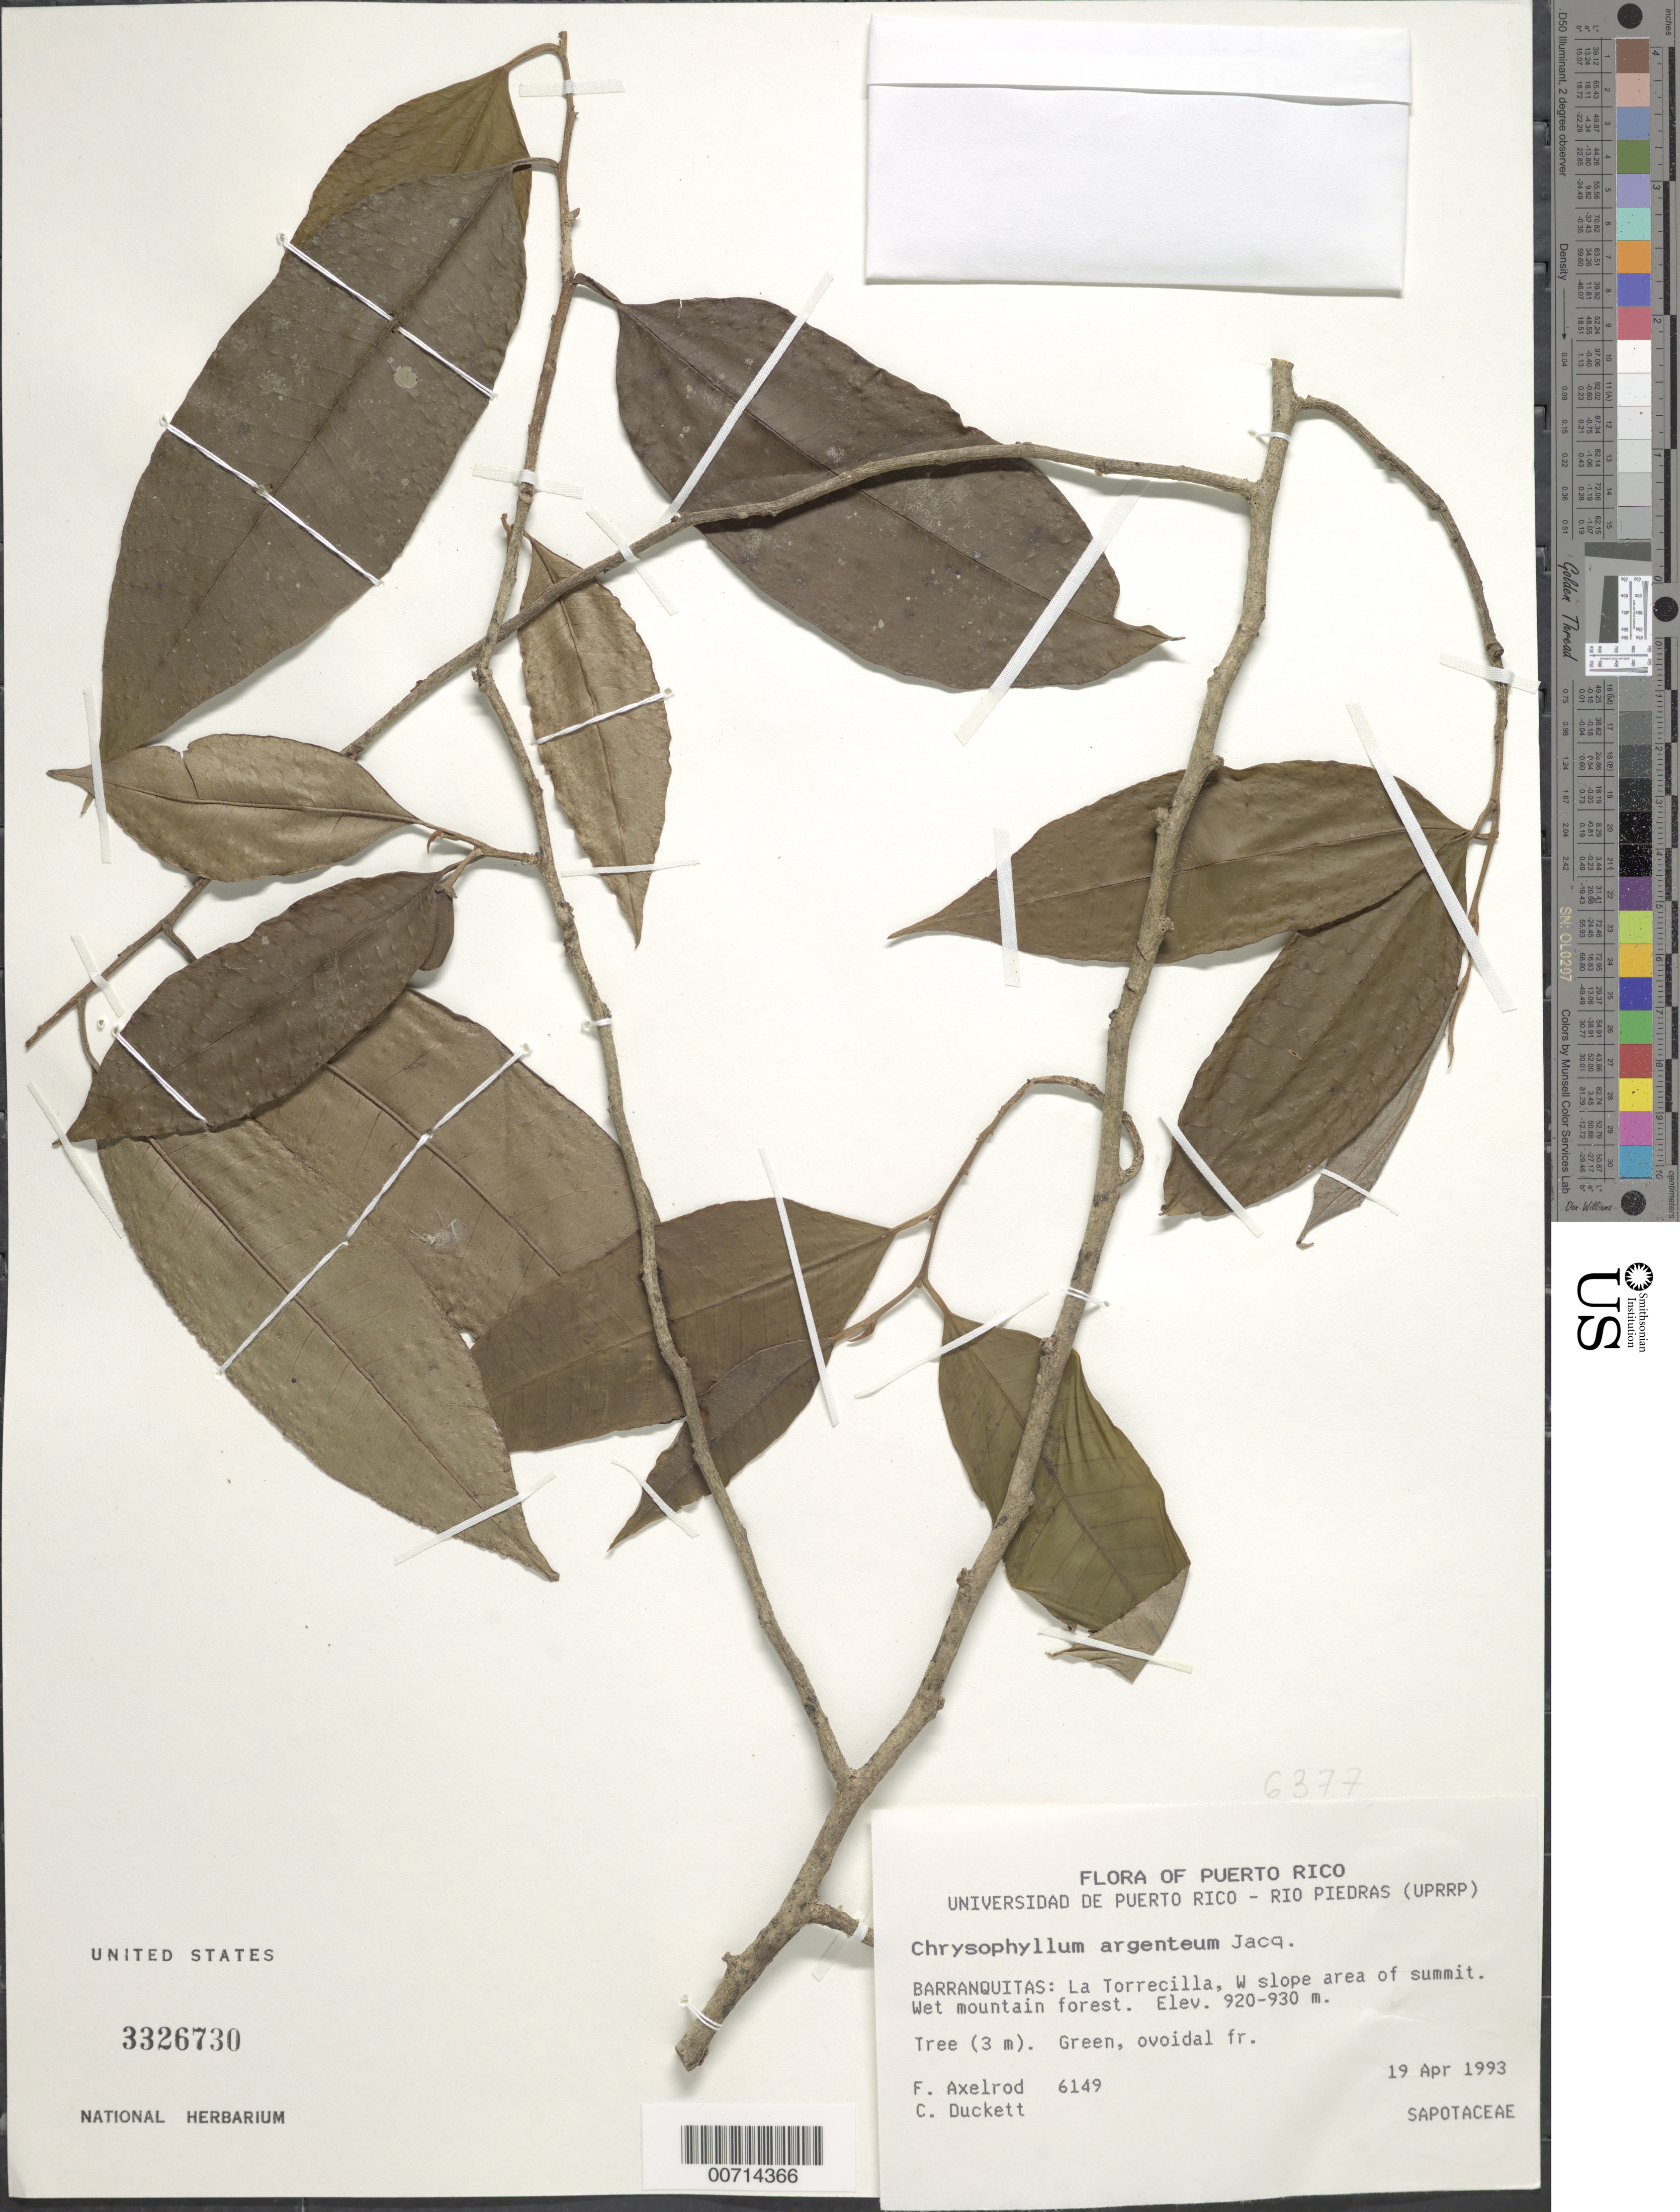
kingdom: Plantae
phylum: Tracheophyta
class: Magnoliopsida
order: Ericales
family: Sapotaceae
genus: Chrysophyllum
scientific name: Chrysophyllum argenteum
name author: Jacq.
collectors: F. S. Axelrod & C. Duckett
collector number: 6149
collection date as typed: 19 Apr 1993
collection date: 1993-04-19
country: Puerto Rico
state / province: Barranquitas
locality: Barranquitas: La Torrecilla, W slope area of summit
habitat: Wet mountain forest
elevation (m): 920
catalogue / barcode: US 3326730